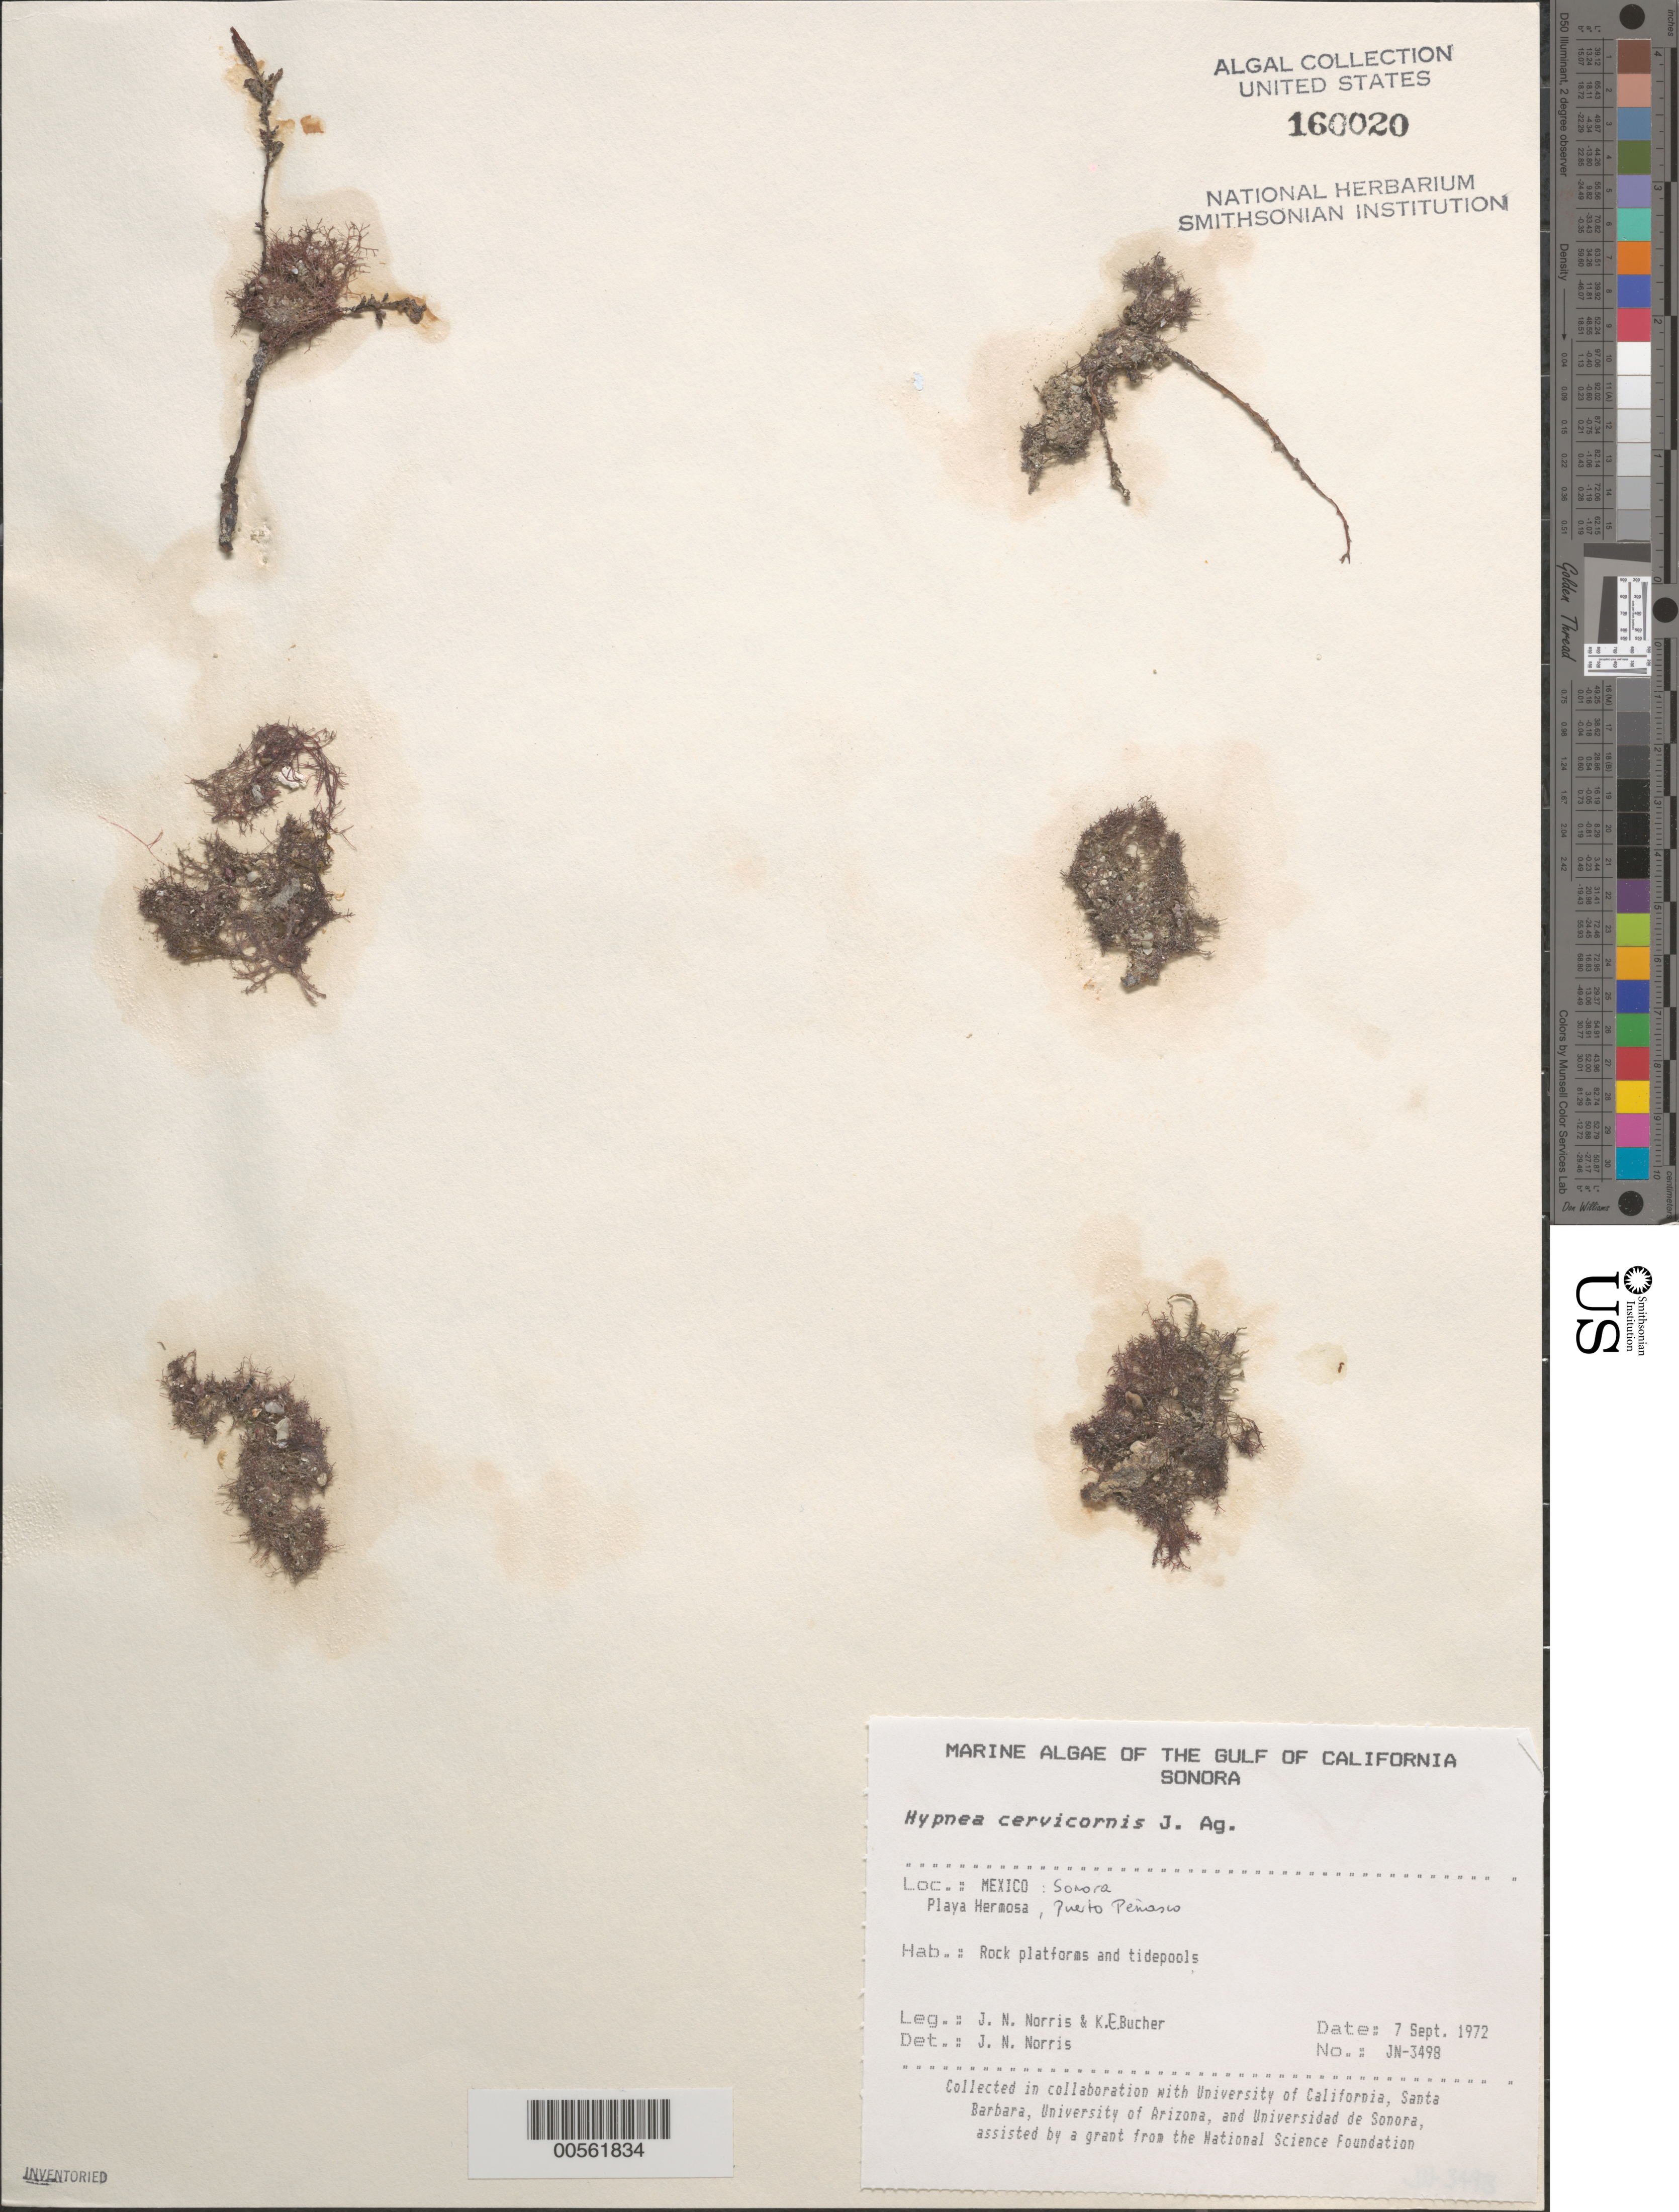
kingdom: Plantae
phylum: Rhodophyta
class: Florideophyceae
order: Gigartinales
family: Cystocloniaceae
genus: Hypnea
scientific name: Hypnea cervicornis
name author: J. Agardh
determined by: Norris, James N.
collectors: J. N. Norris & K. E. Bucher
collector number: JN-3498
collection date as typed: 07 Sep 1972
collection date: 1972-09-07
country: Mexico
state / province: Sonora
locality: Playa Hermosa, Puerto Penasco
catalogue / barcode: US 160020